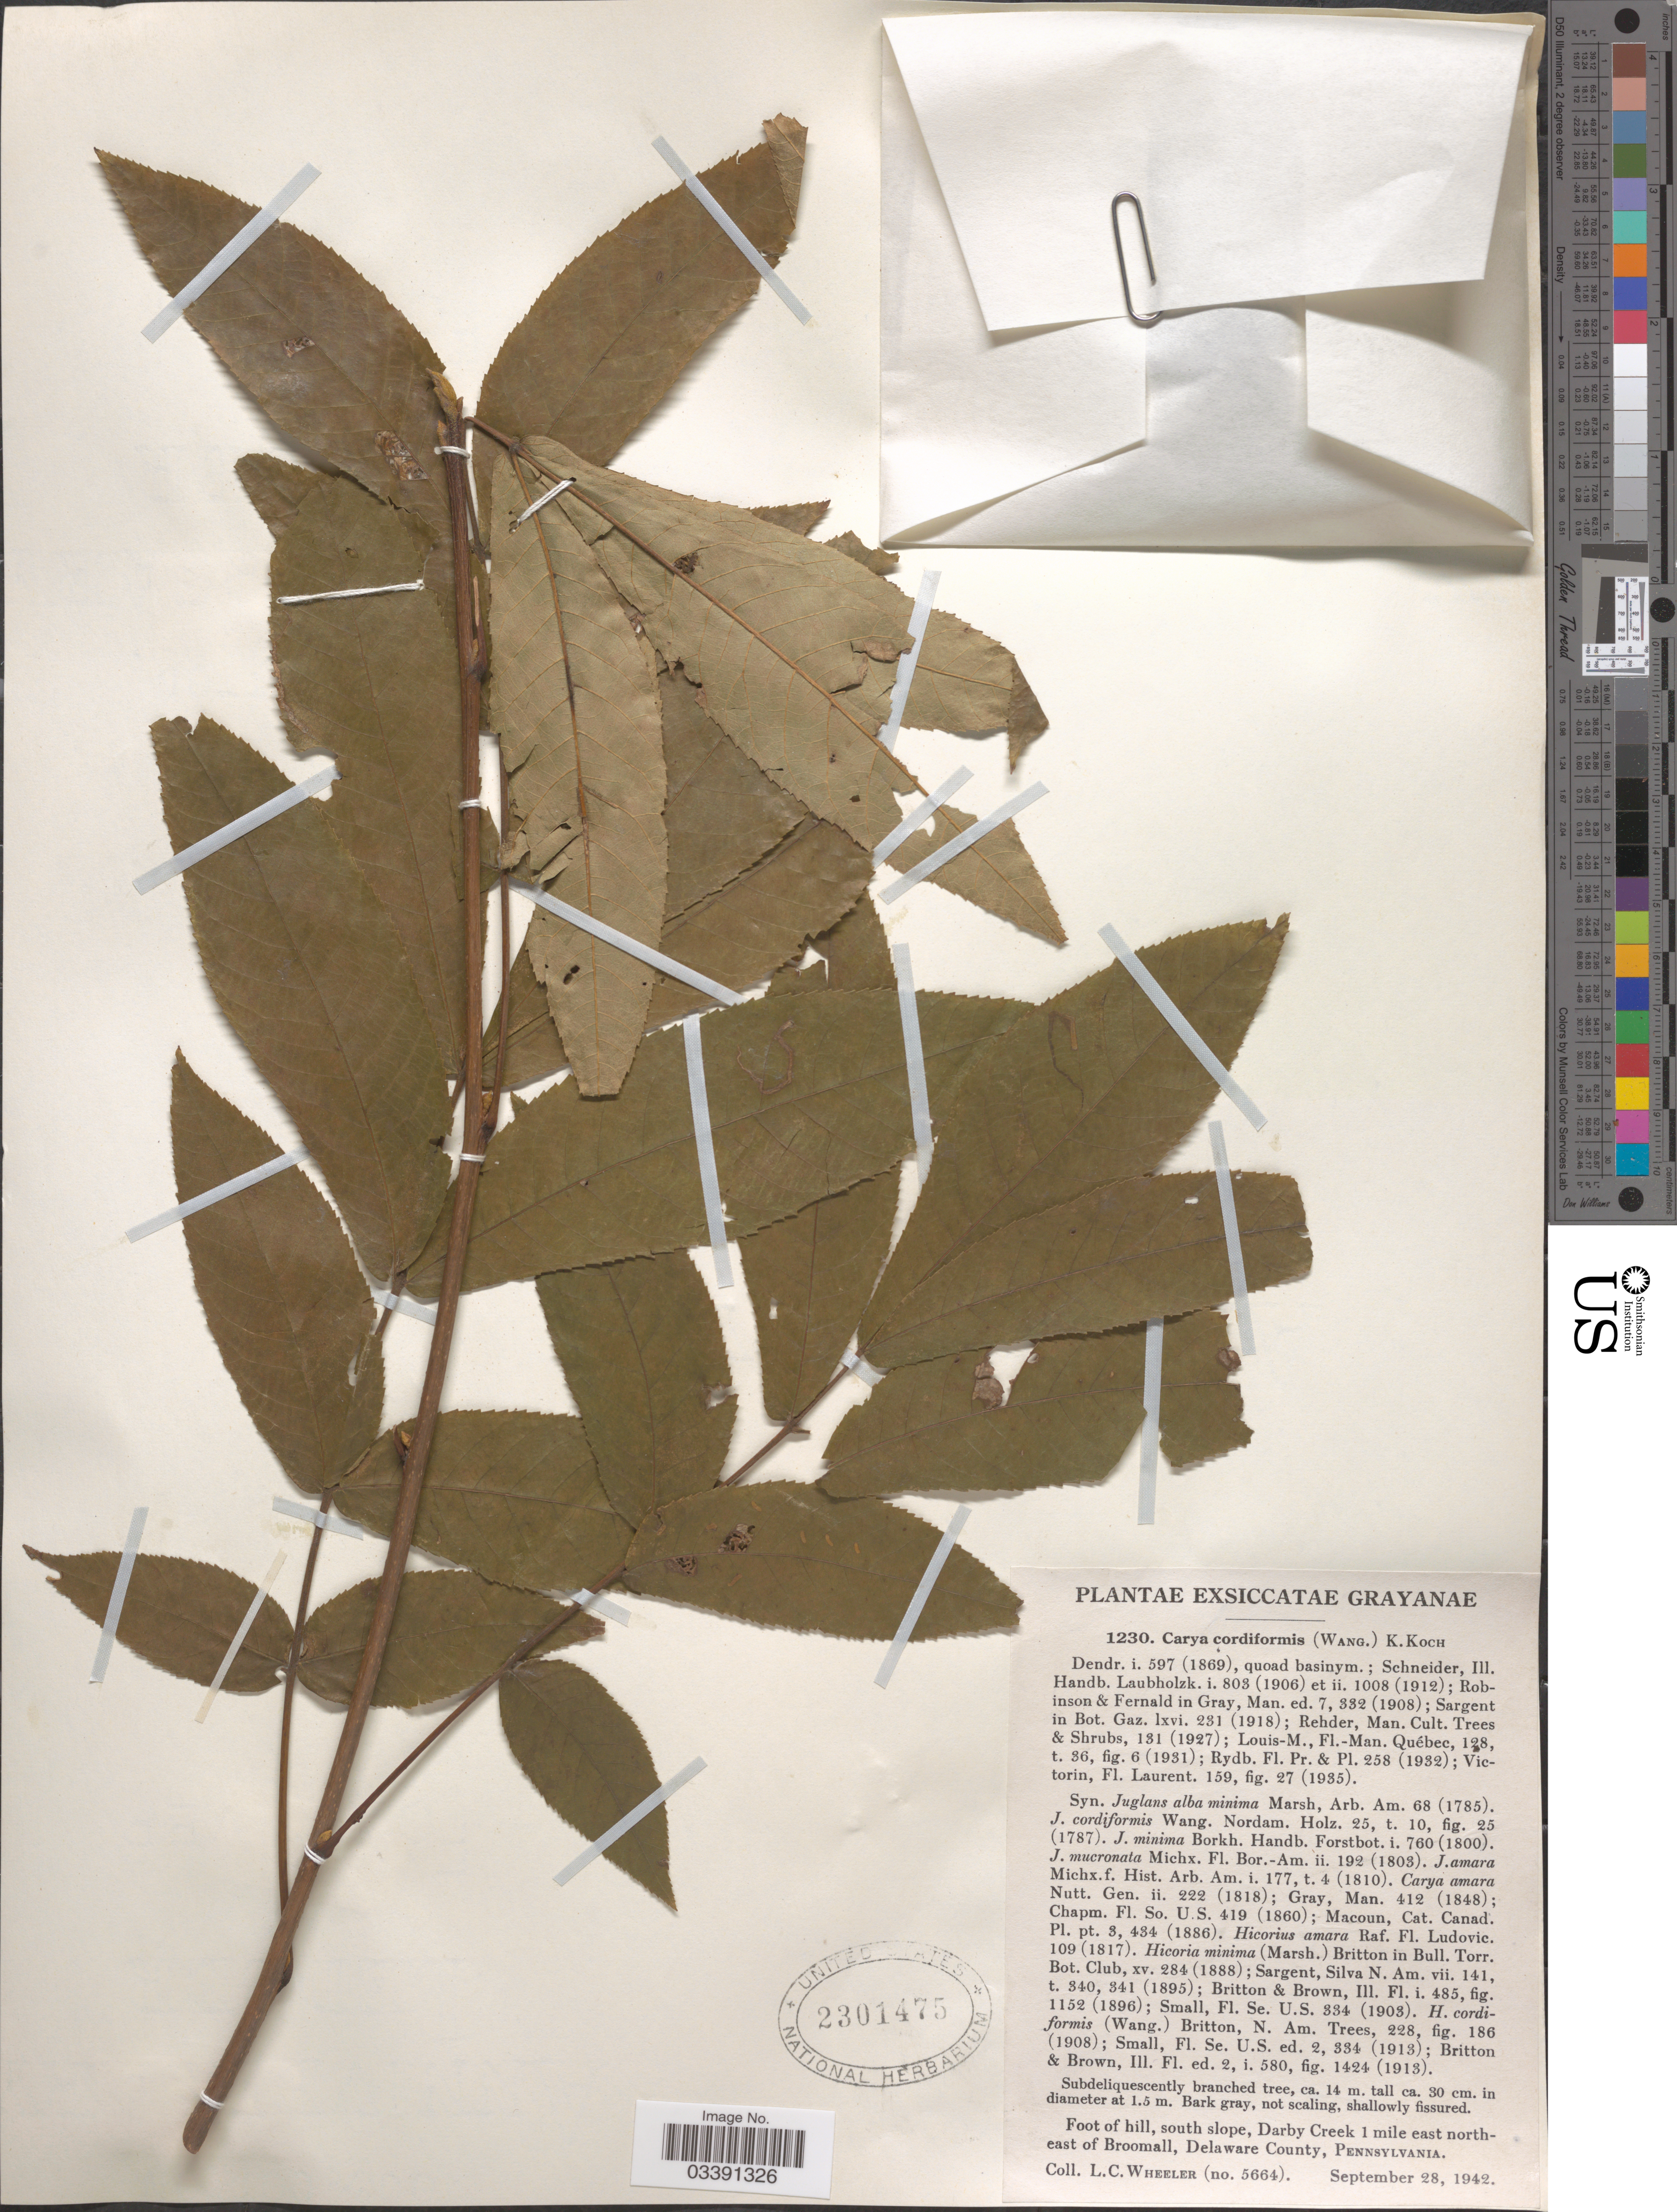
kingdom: Plantae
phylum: Tracheophyta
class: Magnoliopsida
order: Fagales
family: Juglandaceae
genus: Carya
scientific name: Carya cordiformis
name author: (Wangenh.) K. Koch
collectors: L. C. Wheeler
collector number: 5664/1230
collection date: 1942-09-28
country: United States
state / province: Pennsylvania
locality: Foot of hill, south slope, Darby Creek 1 mile east northeast of Broomall, Delaware County.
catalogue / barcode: US 2301475